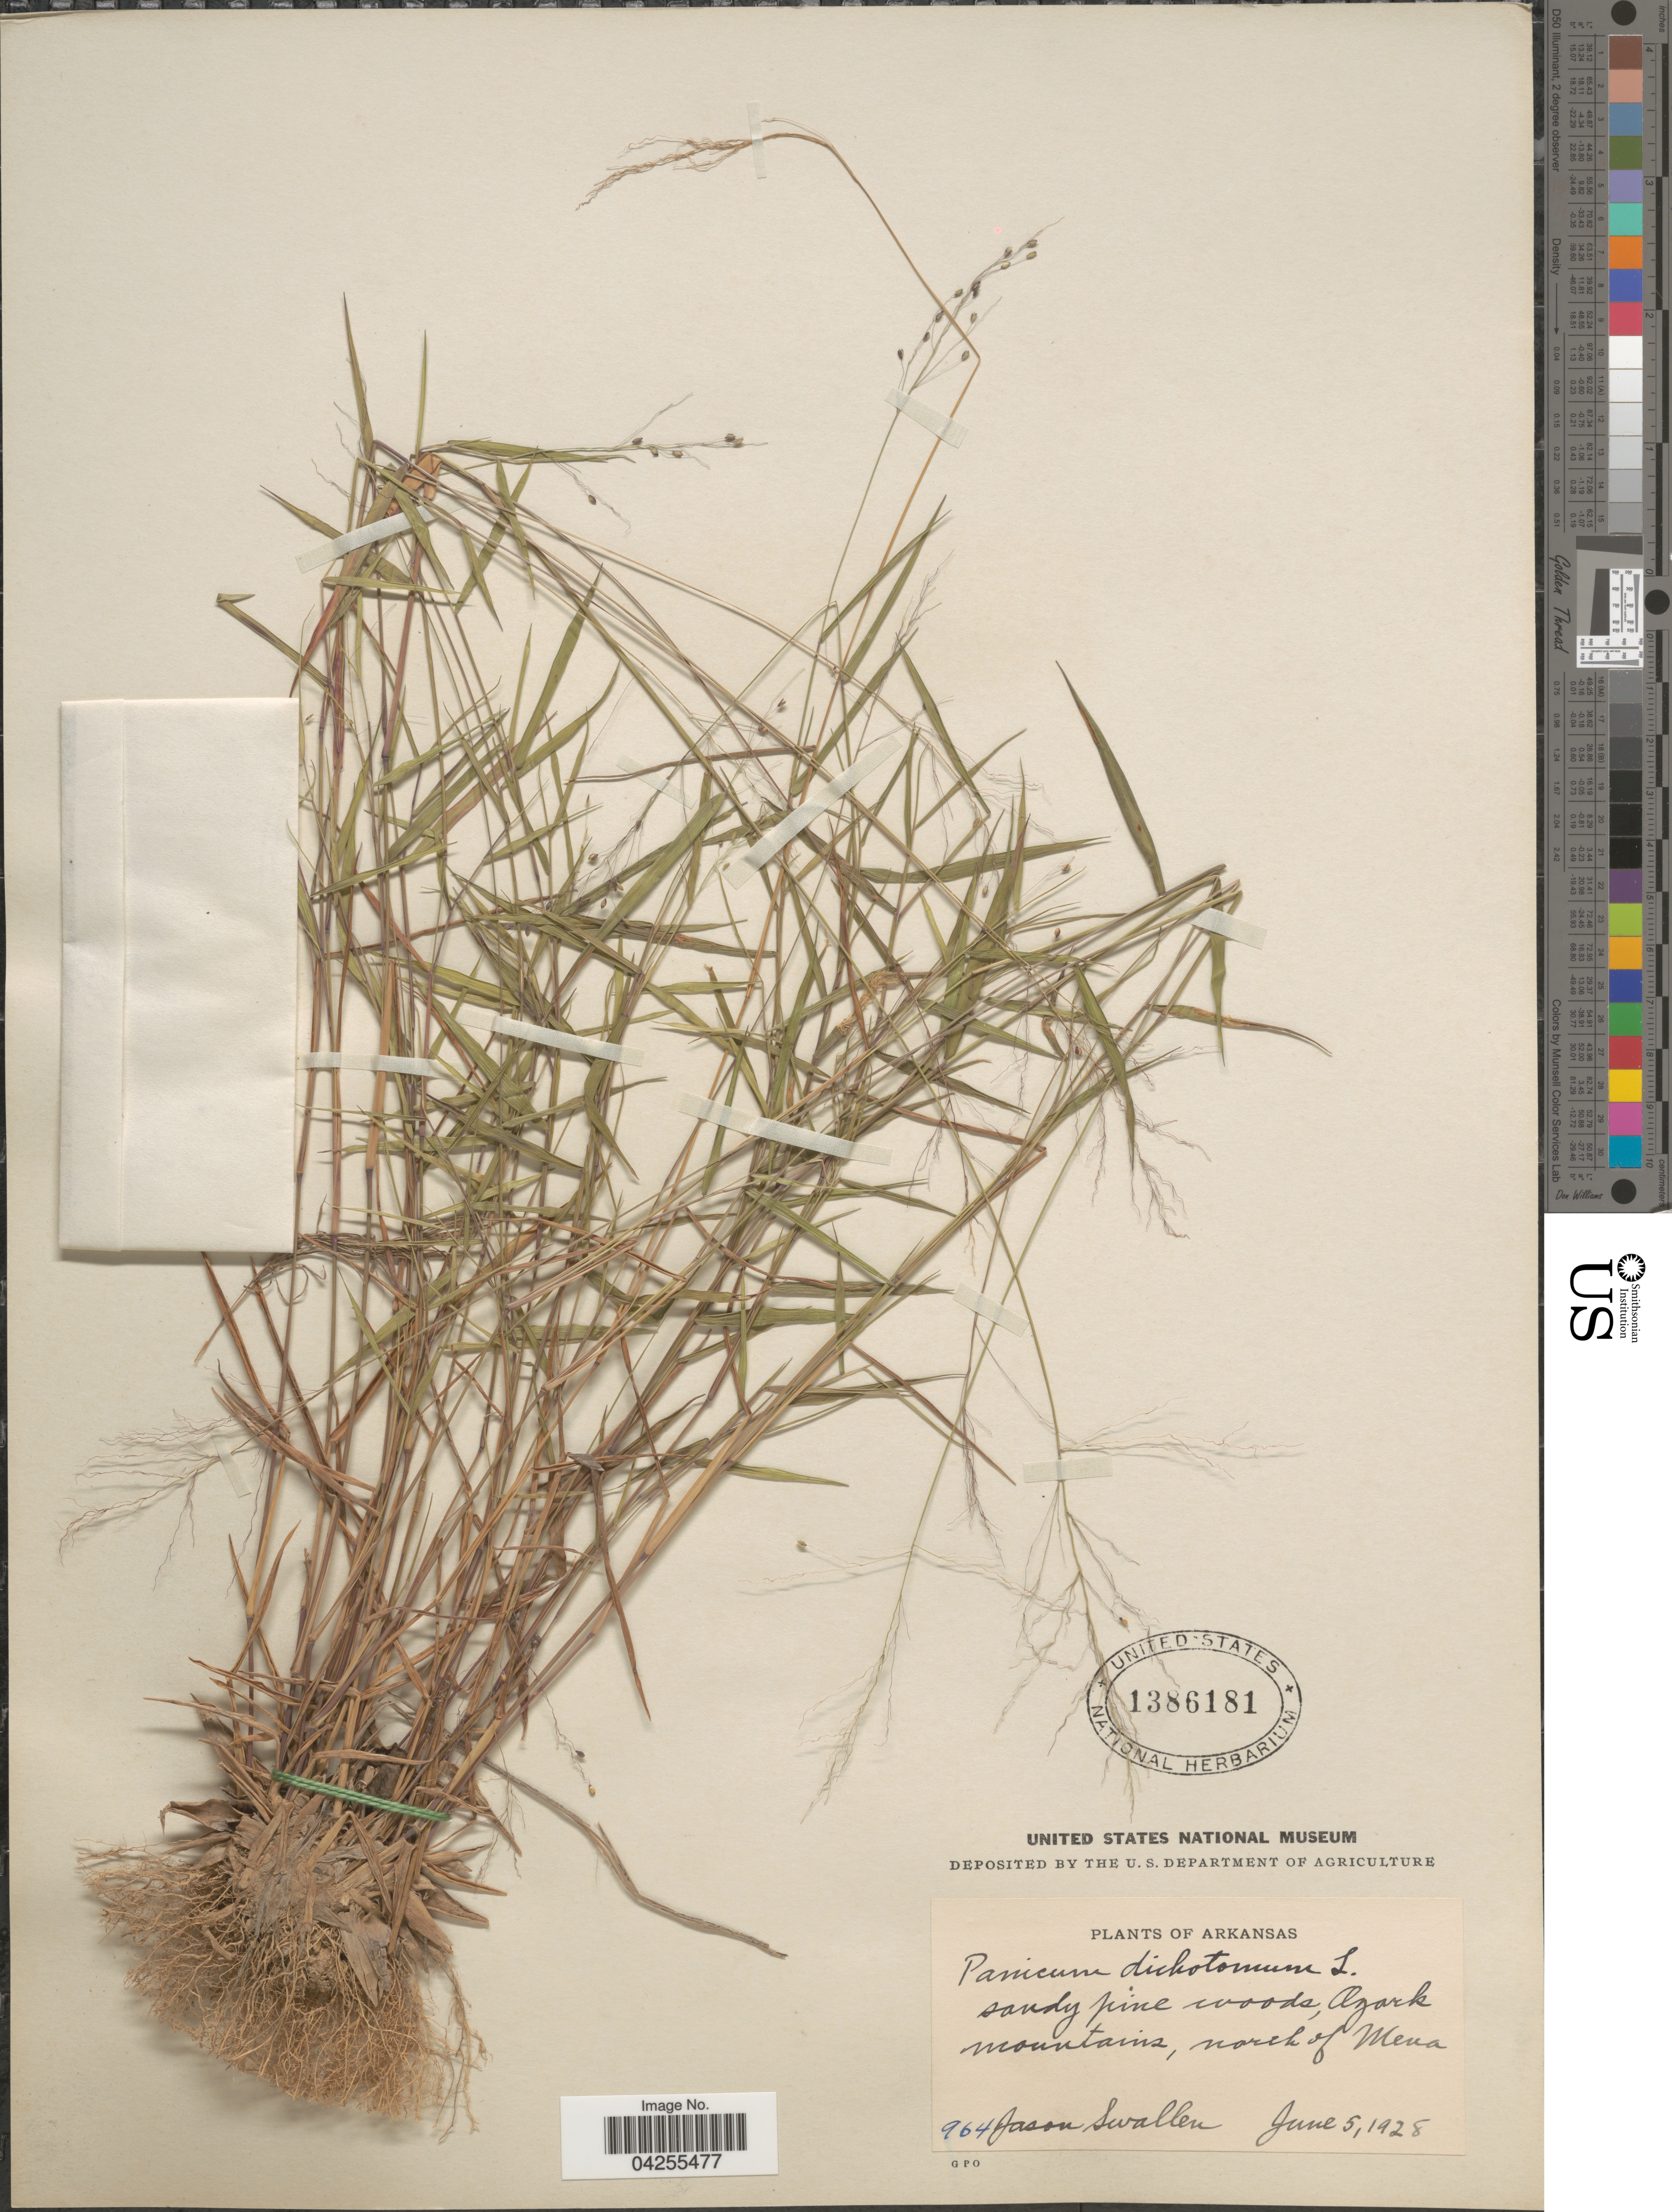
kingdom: Plantae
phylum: Tracheophyta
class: Liliopsida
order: Poales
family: Poaceae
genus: Dichanthelium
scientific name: Dichanthelium dichotomum var. dichotomum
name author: (L.) Gould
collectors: J. R. Swallen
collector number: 964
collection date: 1928-06-05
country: United States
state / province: Arkansas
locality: Sandy pine woods, Ozark mountains, north of Mena.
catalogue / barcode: US 1386181